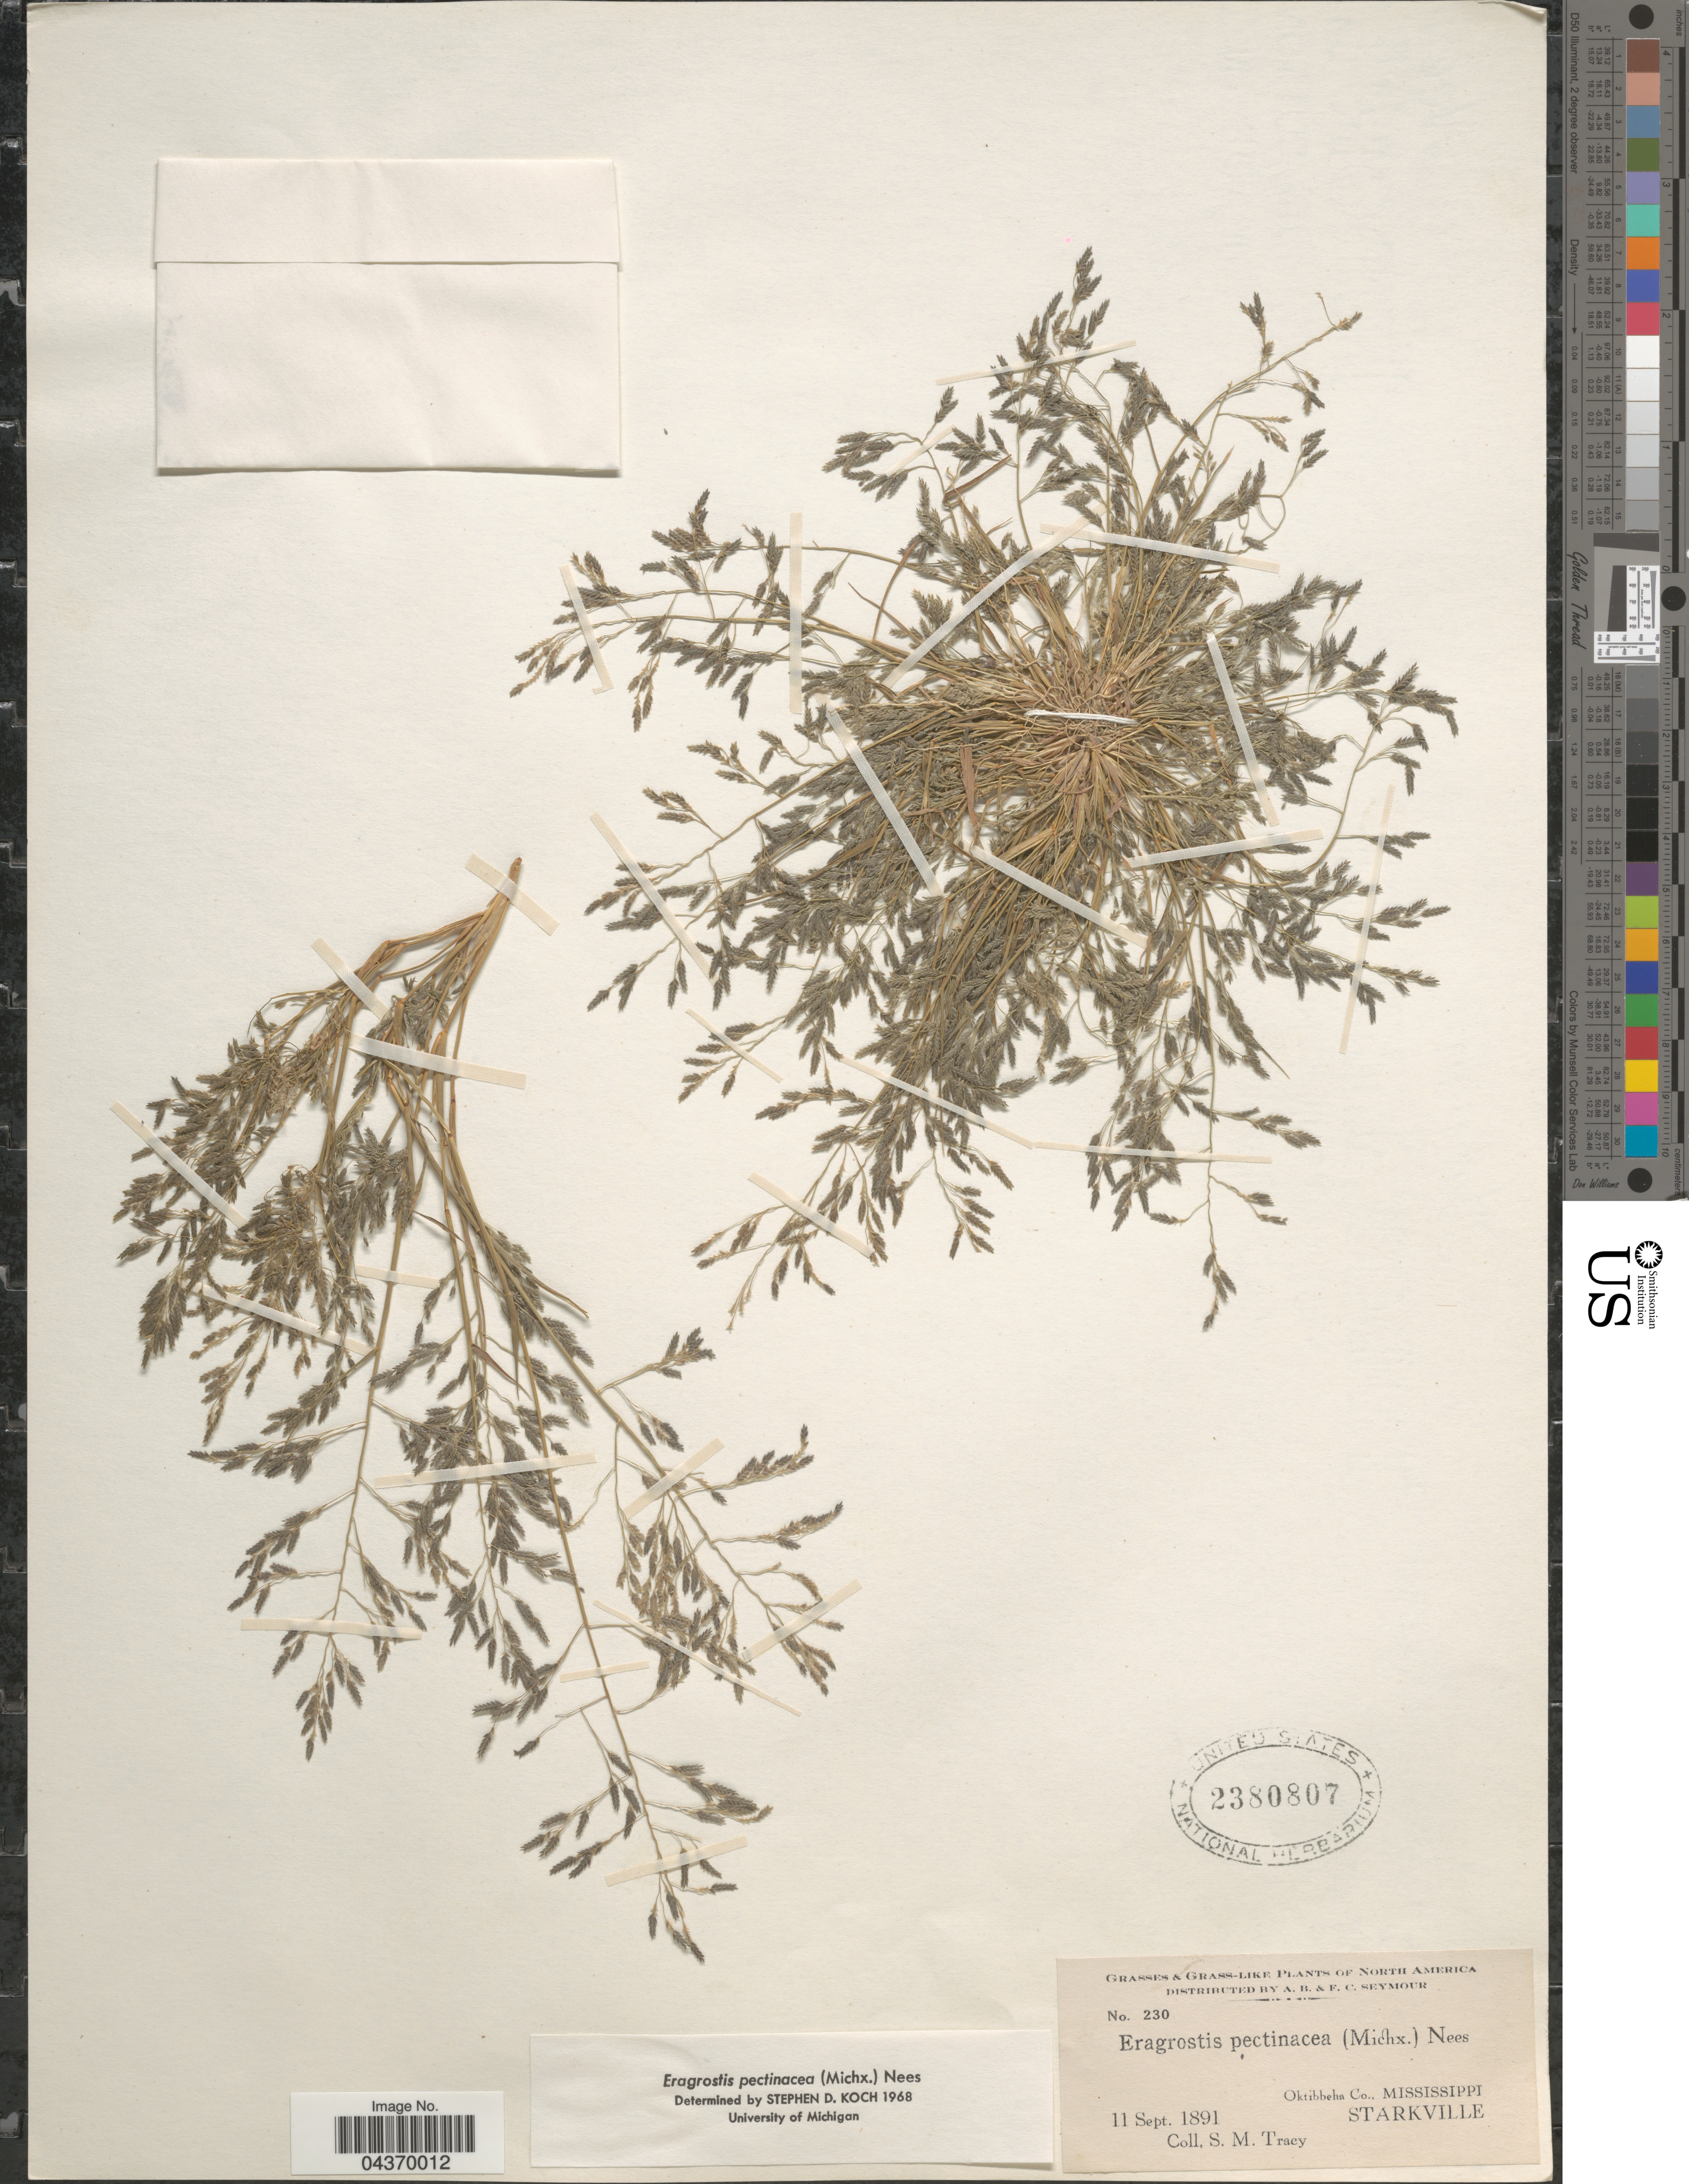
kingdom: Plantae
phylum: Tracheophyta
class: Liliopsida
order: Poales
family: Poaceae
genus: Eragrostis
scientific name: Eragrostis pectinacea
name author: (Michx.) Nees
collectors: S. M. Tracy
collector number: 230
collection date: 1891-09-11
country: United States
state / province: Mississippi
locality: Oktibbeha Co. Starkville.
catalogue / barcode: US 2380807